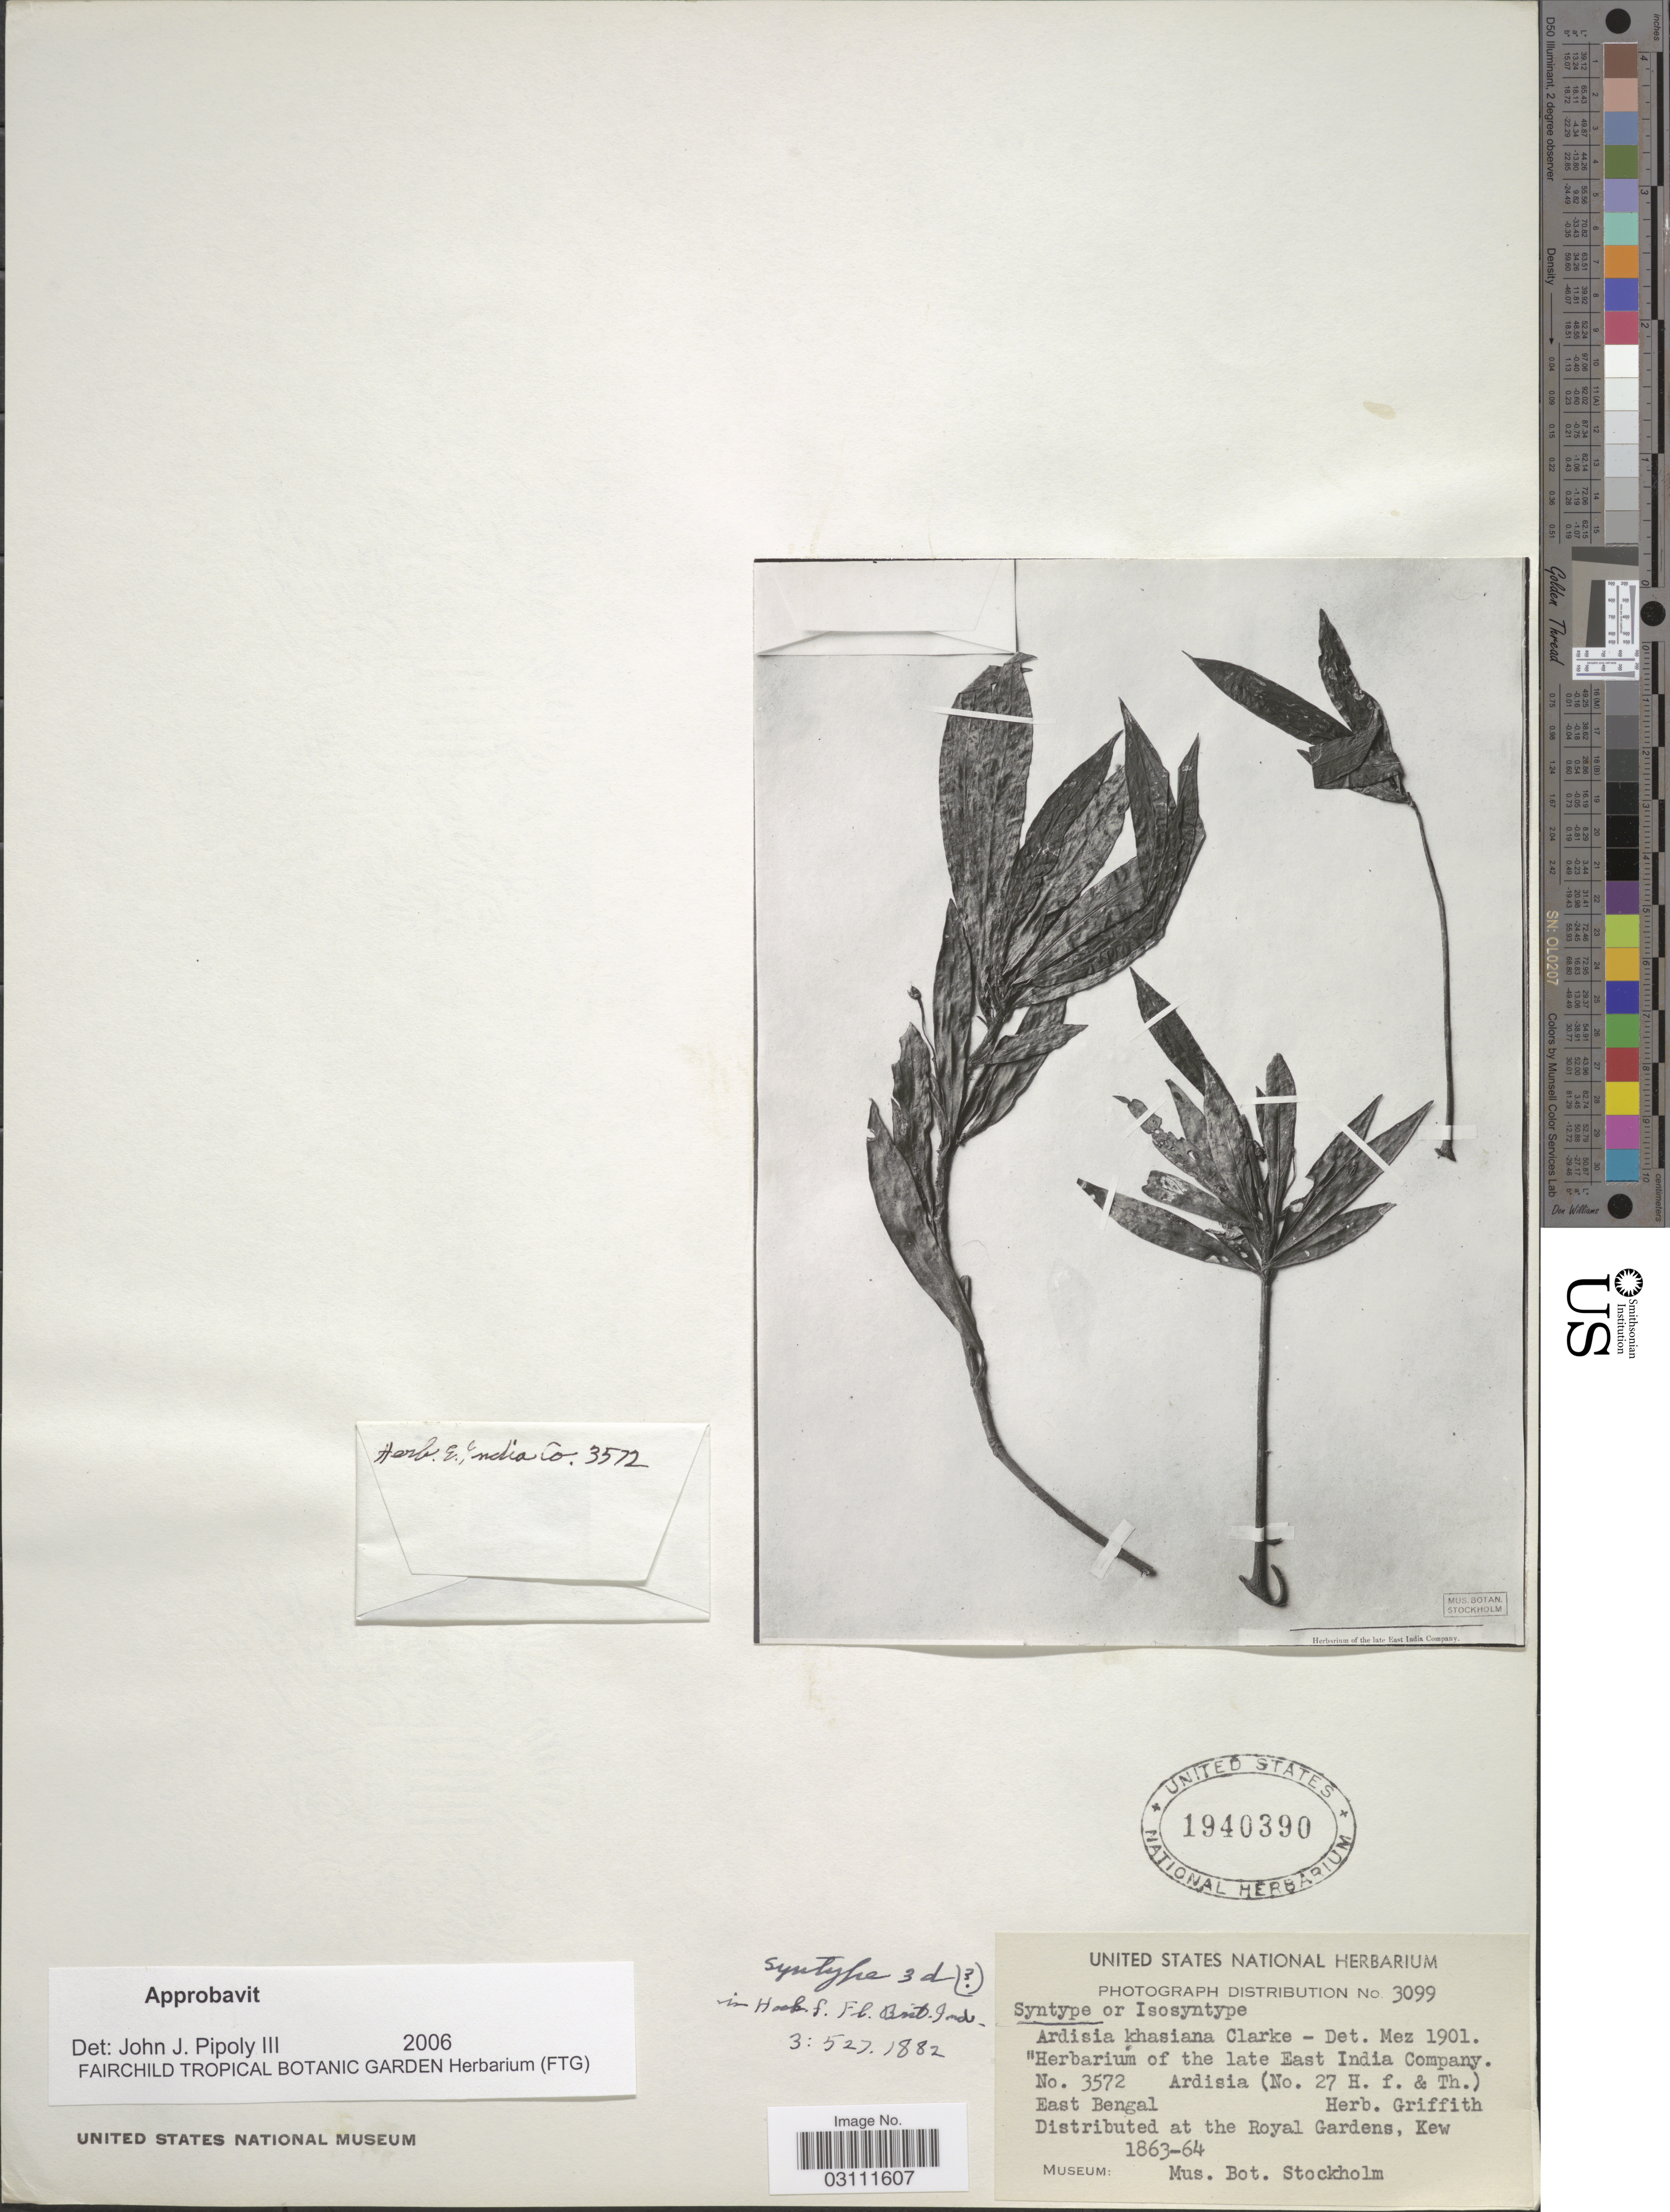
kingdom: Plantae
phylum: Tracheophyta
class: Magnoliopsida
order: Ericales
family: Primulaceae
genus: Ardisia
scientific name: Ardisia khasiana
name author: C.B. Clarke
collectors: ex herb. Griffith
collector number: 3572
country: India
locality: East Bengal.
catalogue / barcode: US 1940390